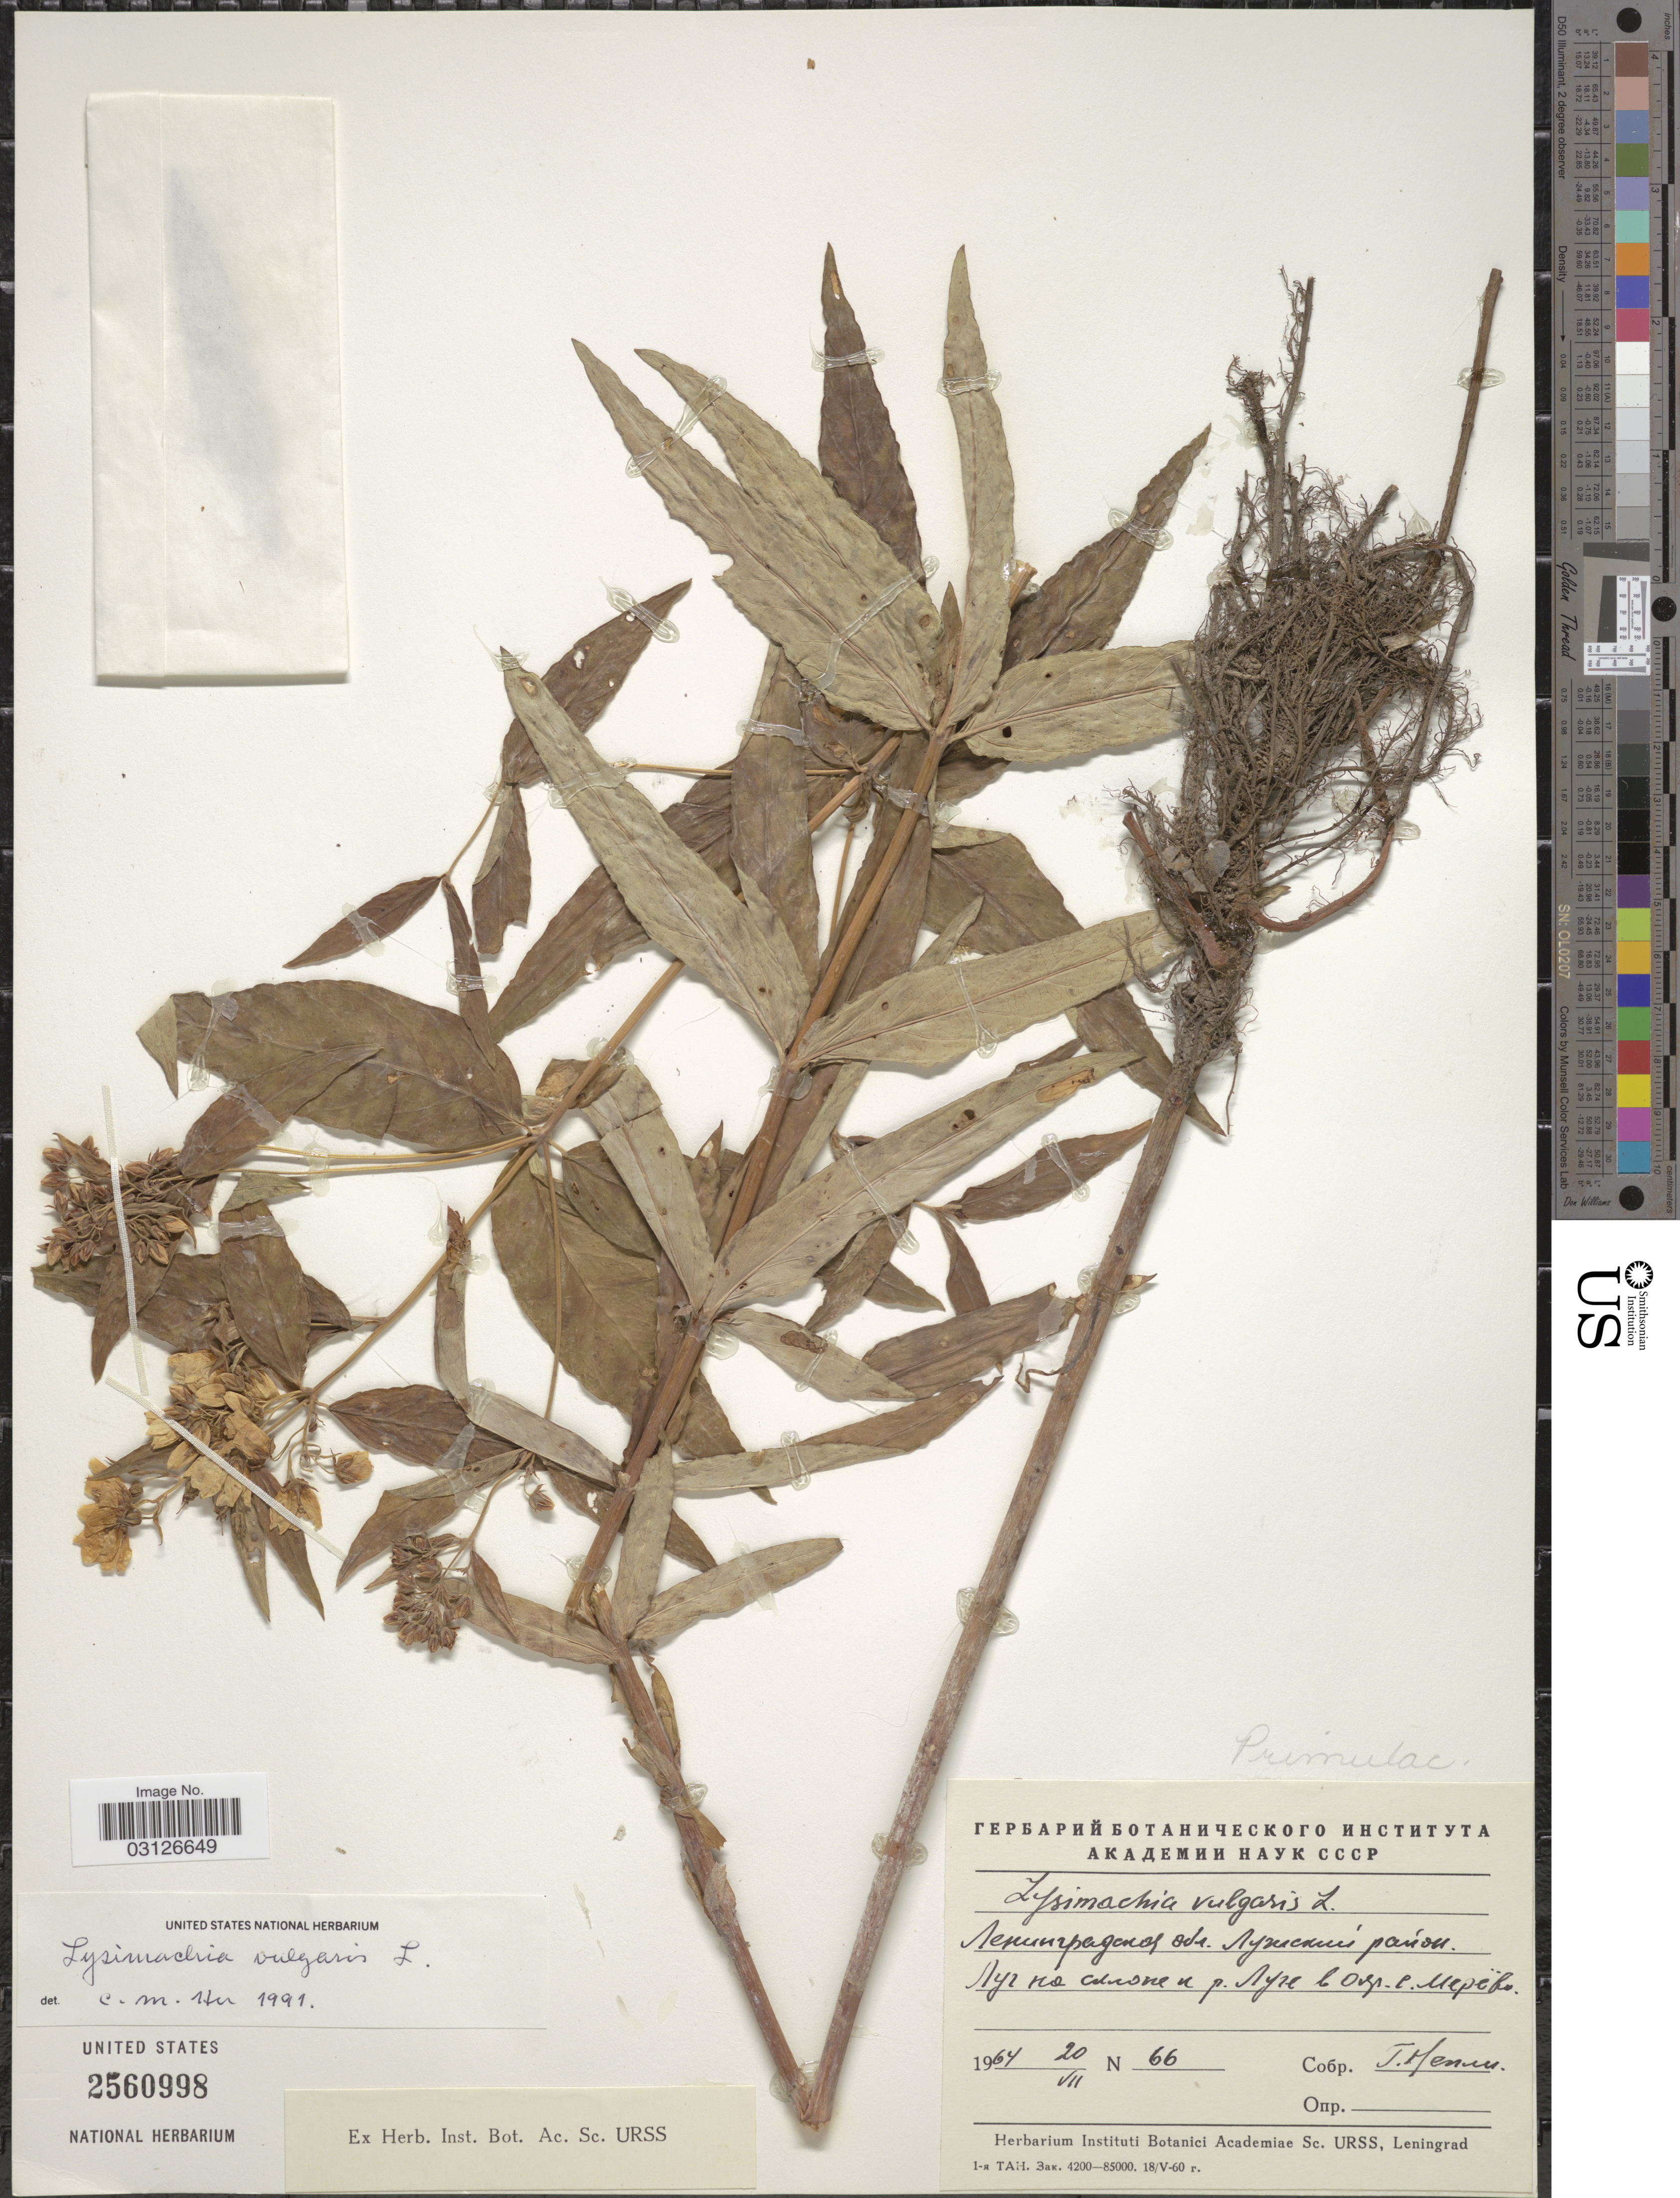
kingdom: Plantae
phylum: Tracheophyta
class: Magnoliopsida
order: Ericales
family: Primulaceae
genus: Lysimachia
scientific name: Lysimachia vulgaris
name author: L.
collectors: G. Nepli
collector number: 66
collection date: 1964-07-20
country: Russian Federation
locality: Luzhskiy Rayon, River Lug near village Merevo.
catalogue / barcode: US 2560998